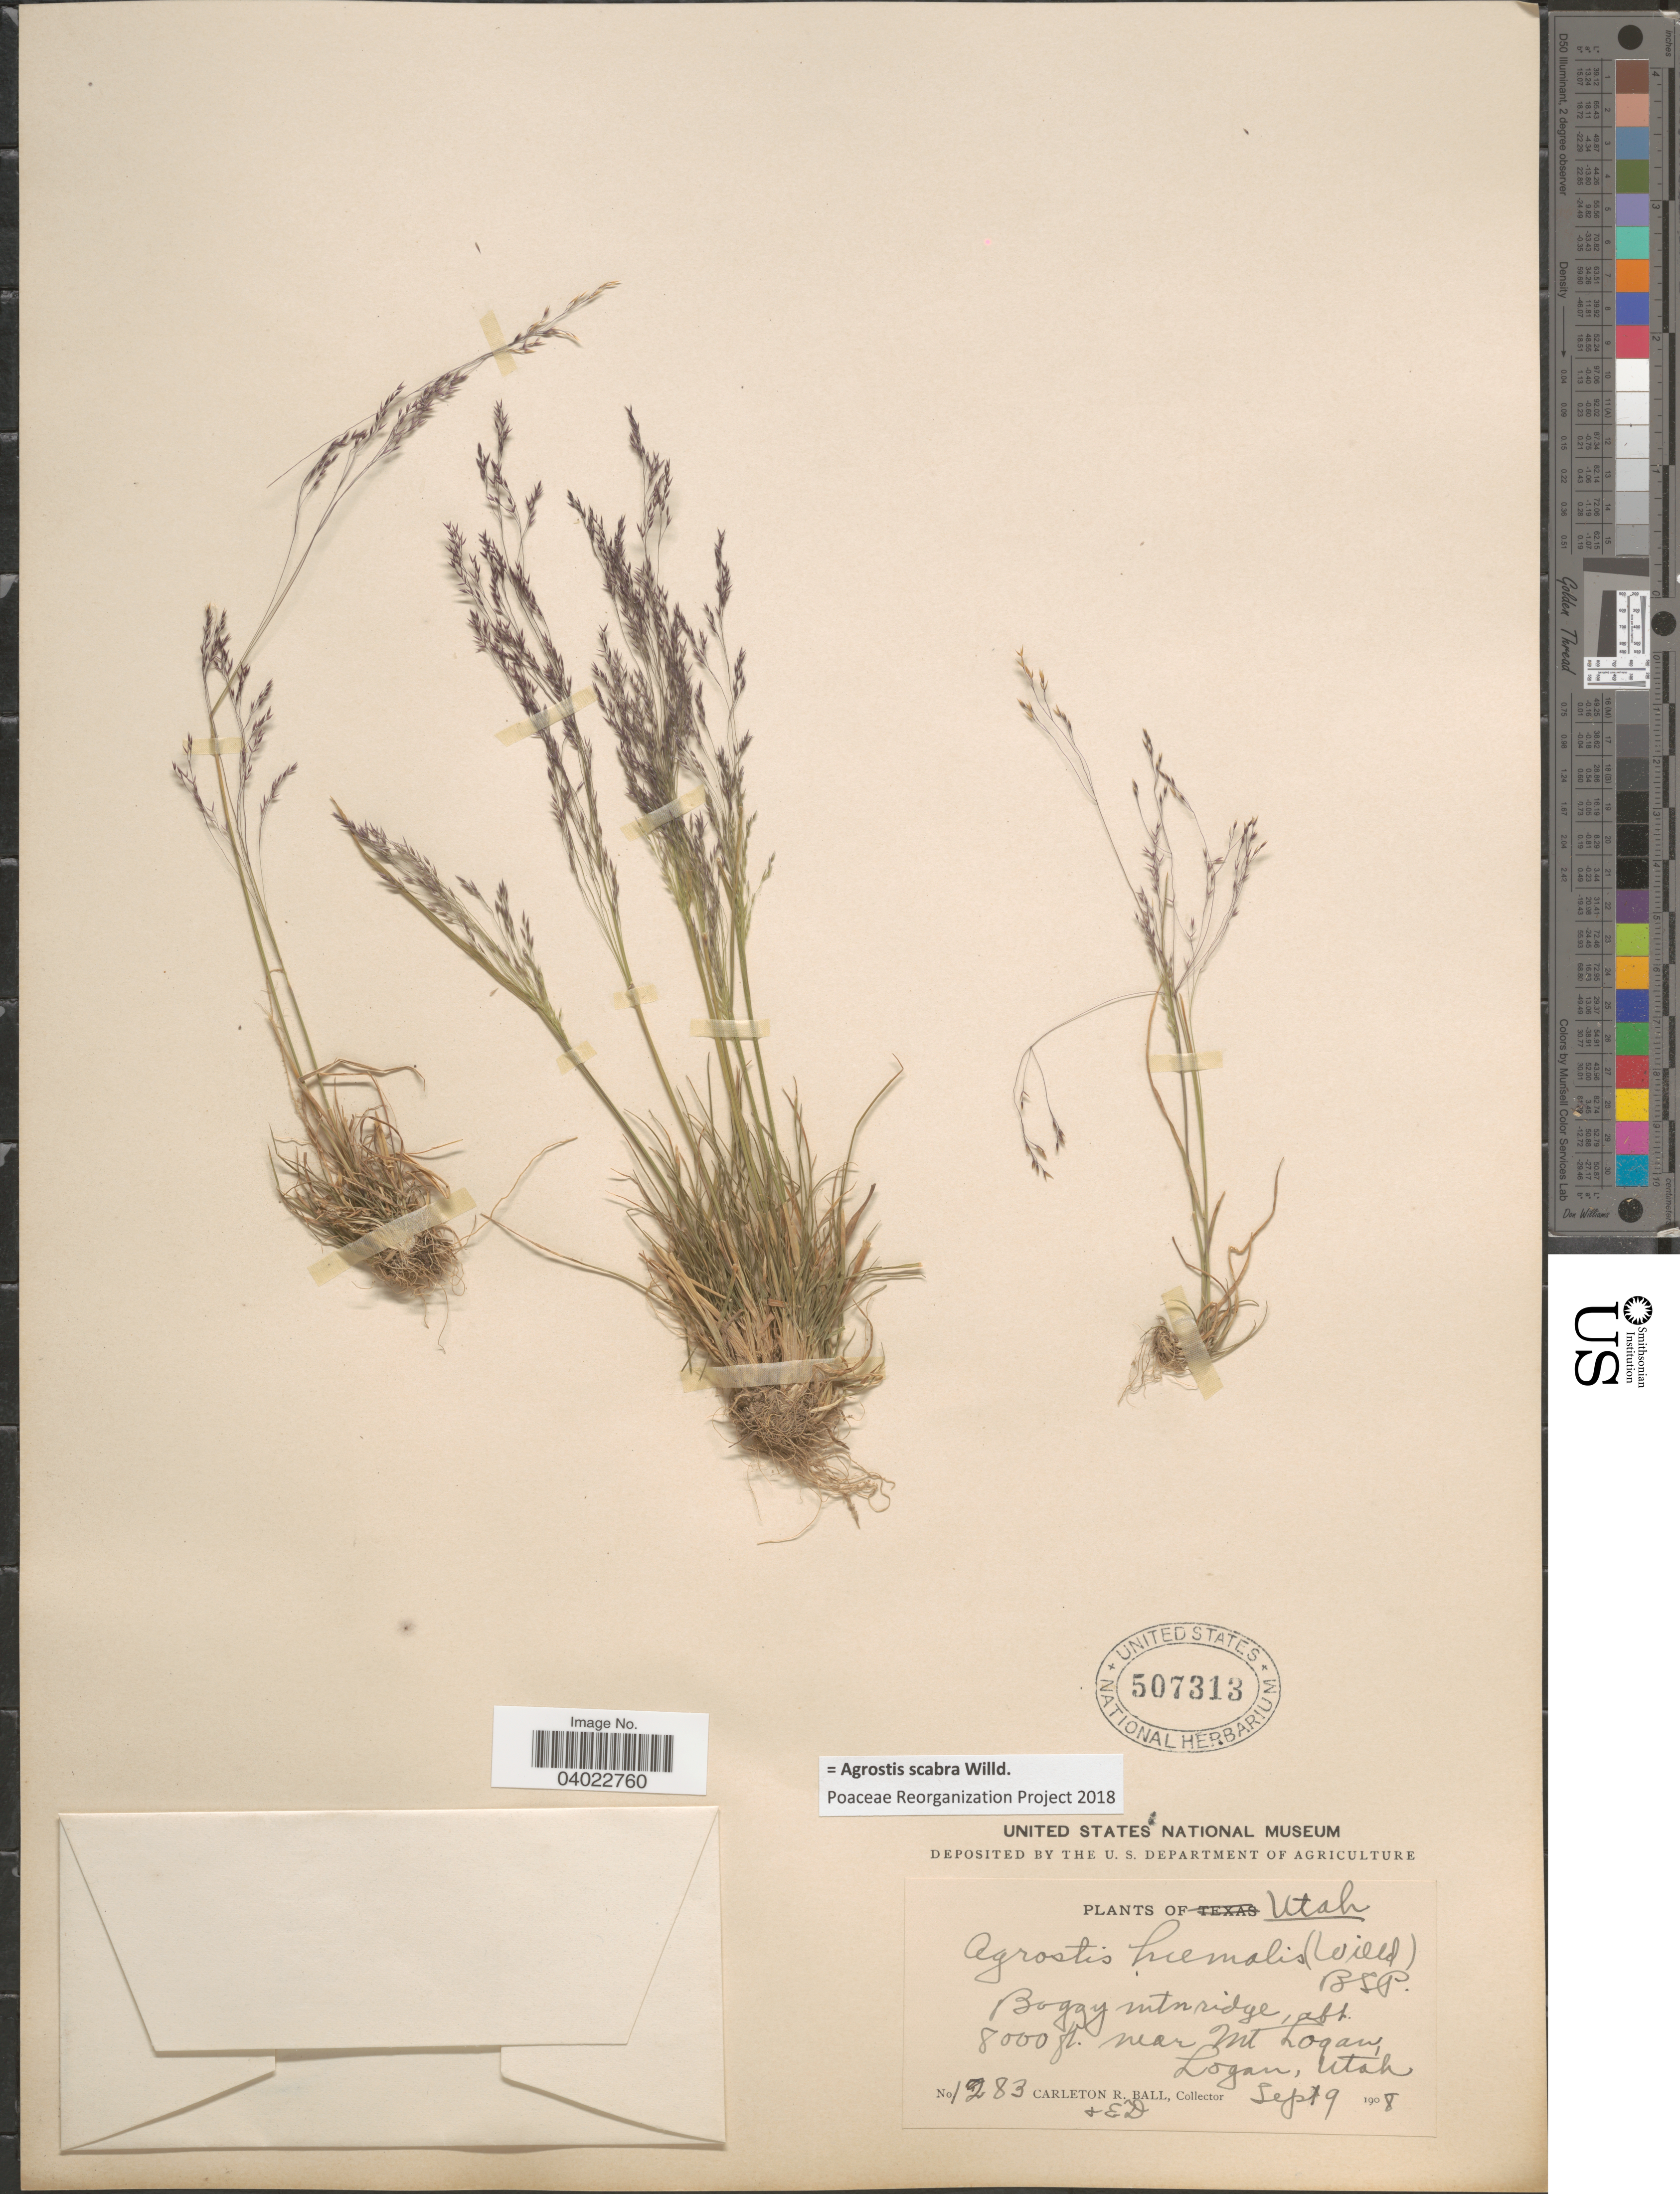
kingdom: Plantae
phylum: Tracheophyta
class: Liliopsida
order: Poales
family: Poaceae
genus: Agrostis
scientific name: Agrostis scabra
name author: Willd.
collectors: C. R. Ball & E. D.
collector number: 1283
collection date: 1908-09-09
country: United States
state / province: Utah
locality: Near Mt. Logan, Logan.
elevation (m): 2438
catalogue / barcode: US 507313